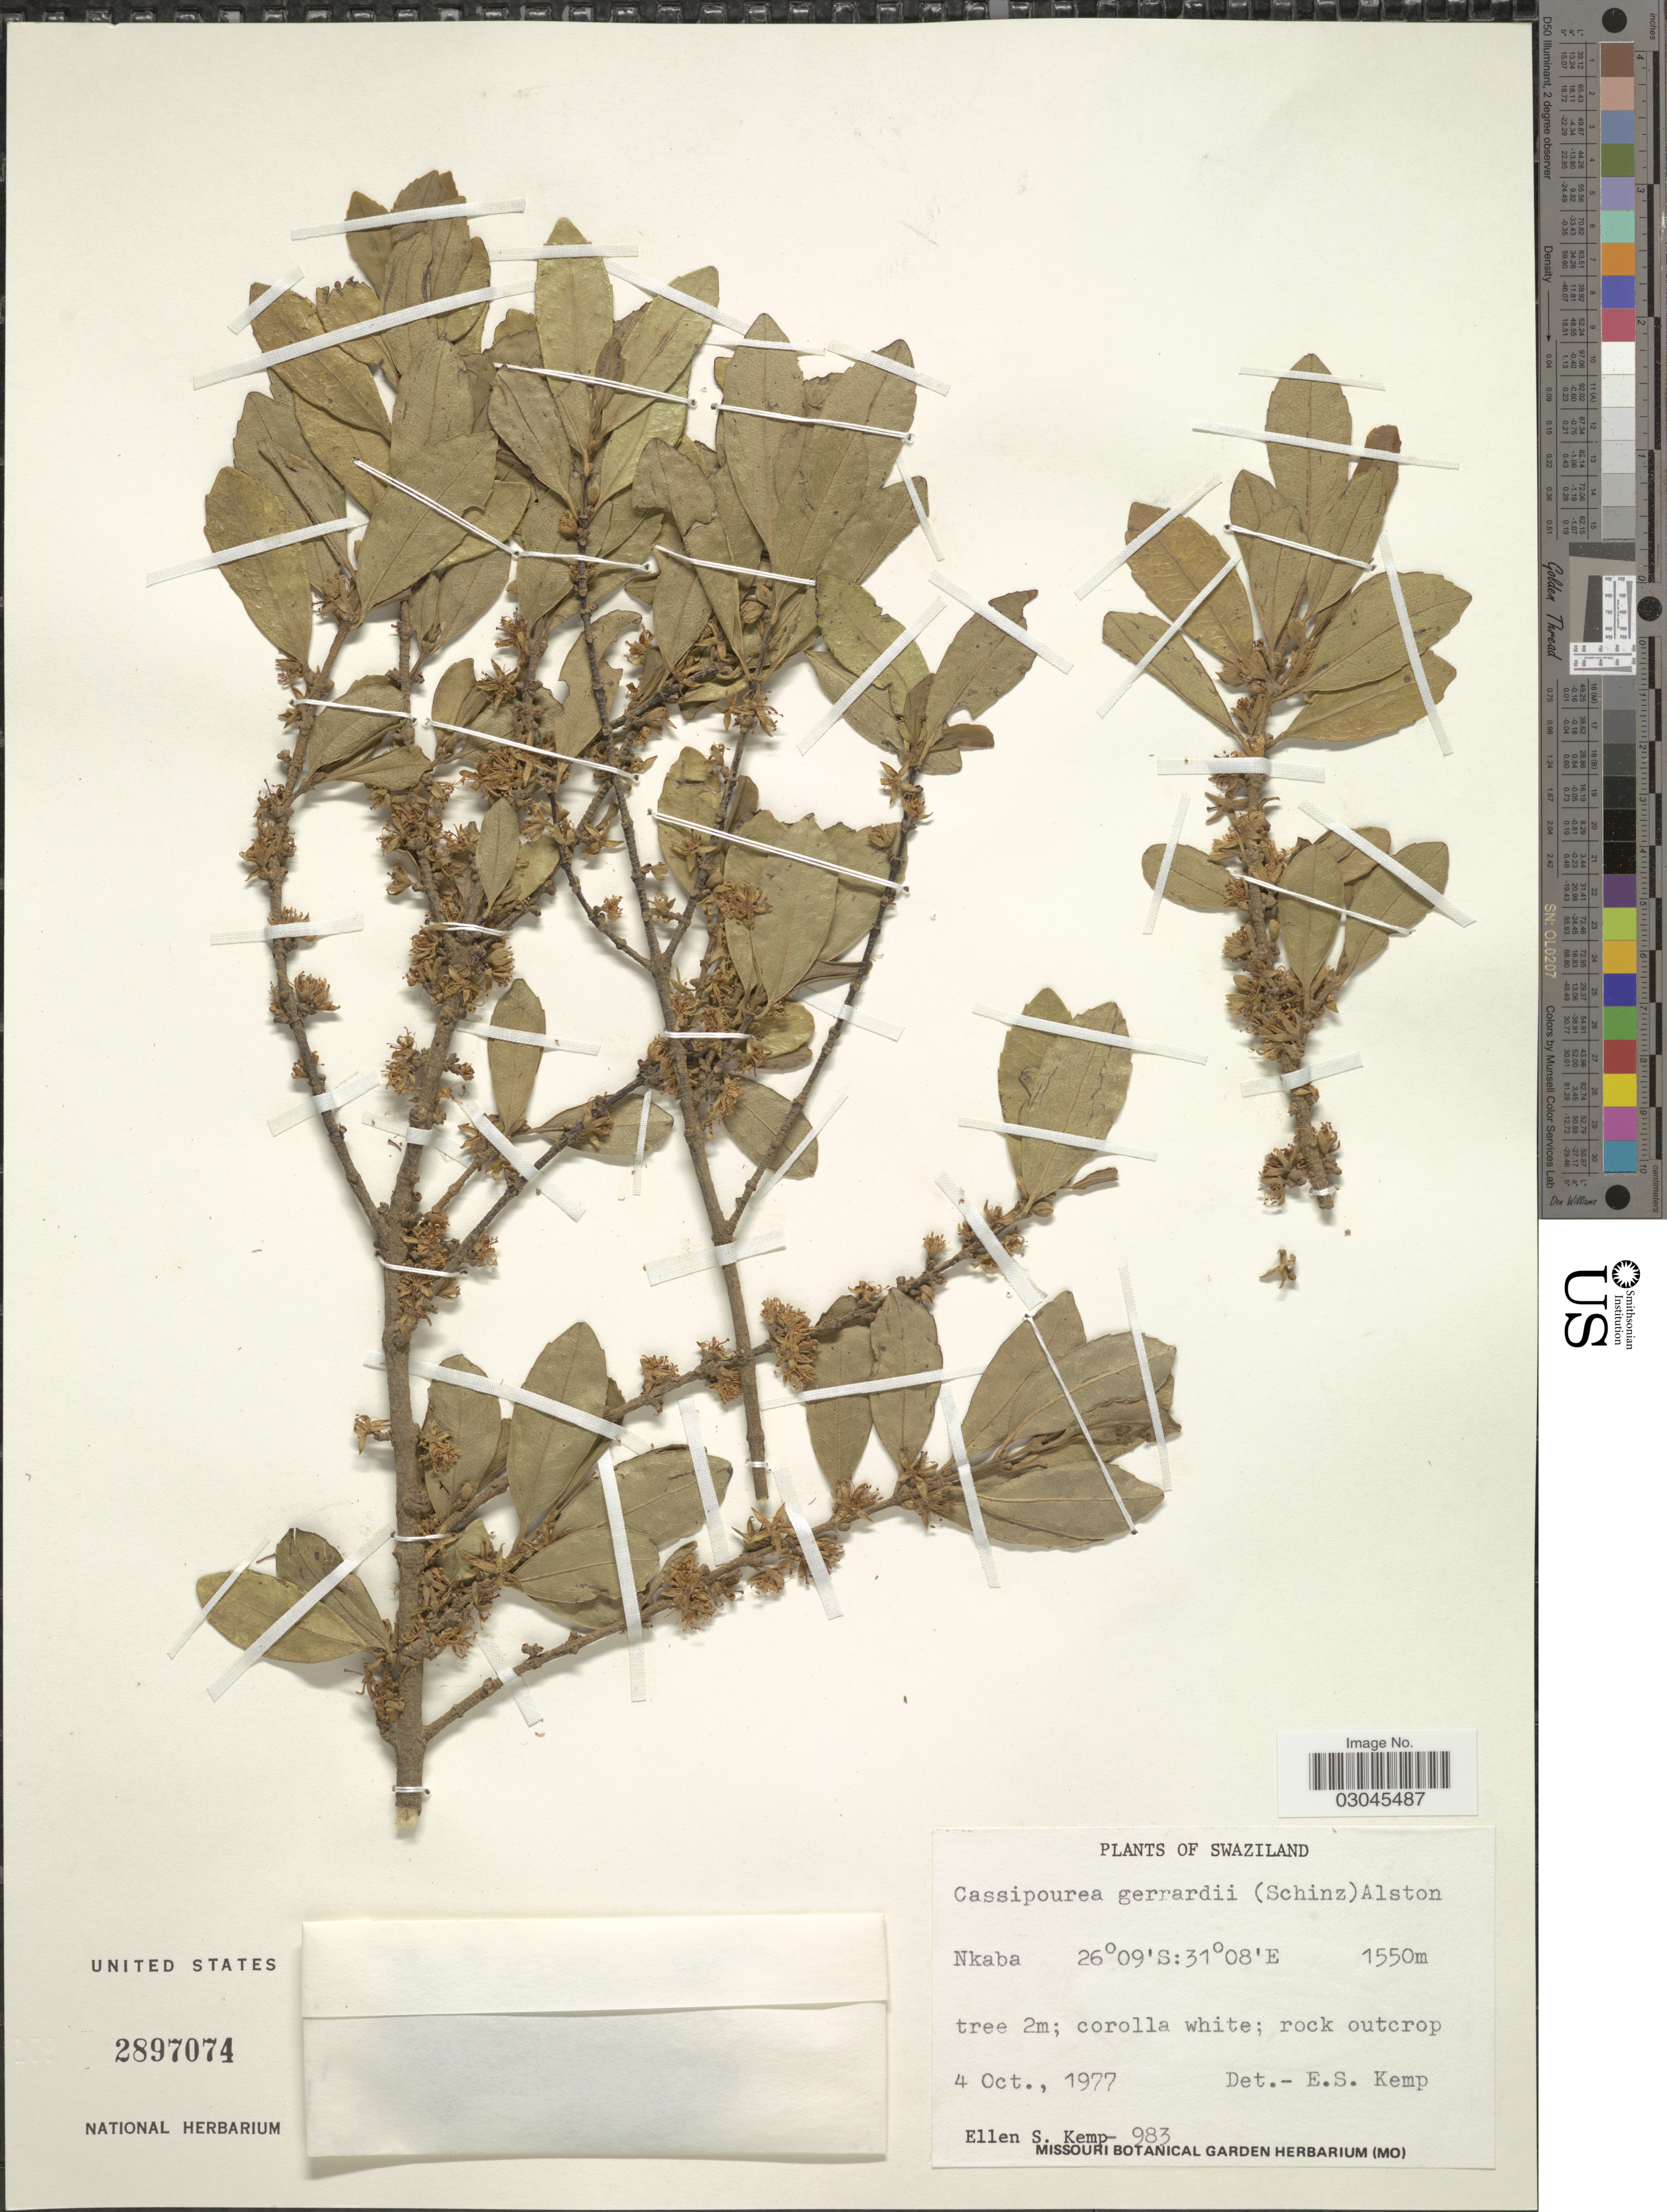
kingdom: Plantae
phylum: Tracheophyta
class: Magnoliopsida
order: Malpighiales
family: Rhizophoraceae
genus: Cassipourea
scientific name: Cassipourea gerrardii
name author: Alston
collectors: E. S. Kemp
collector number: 983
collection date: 1977-10-04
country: Eswatini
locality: Nkaba.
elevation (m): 1550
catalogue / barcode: US 2897074